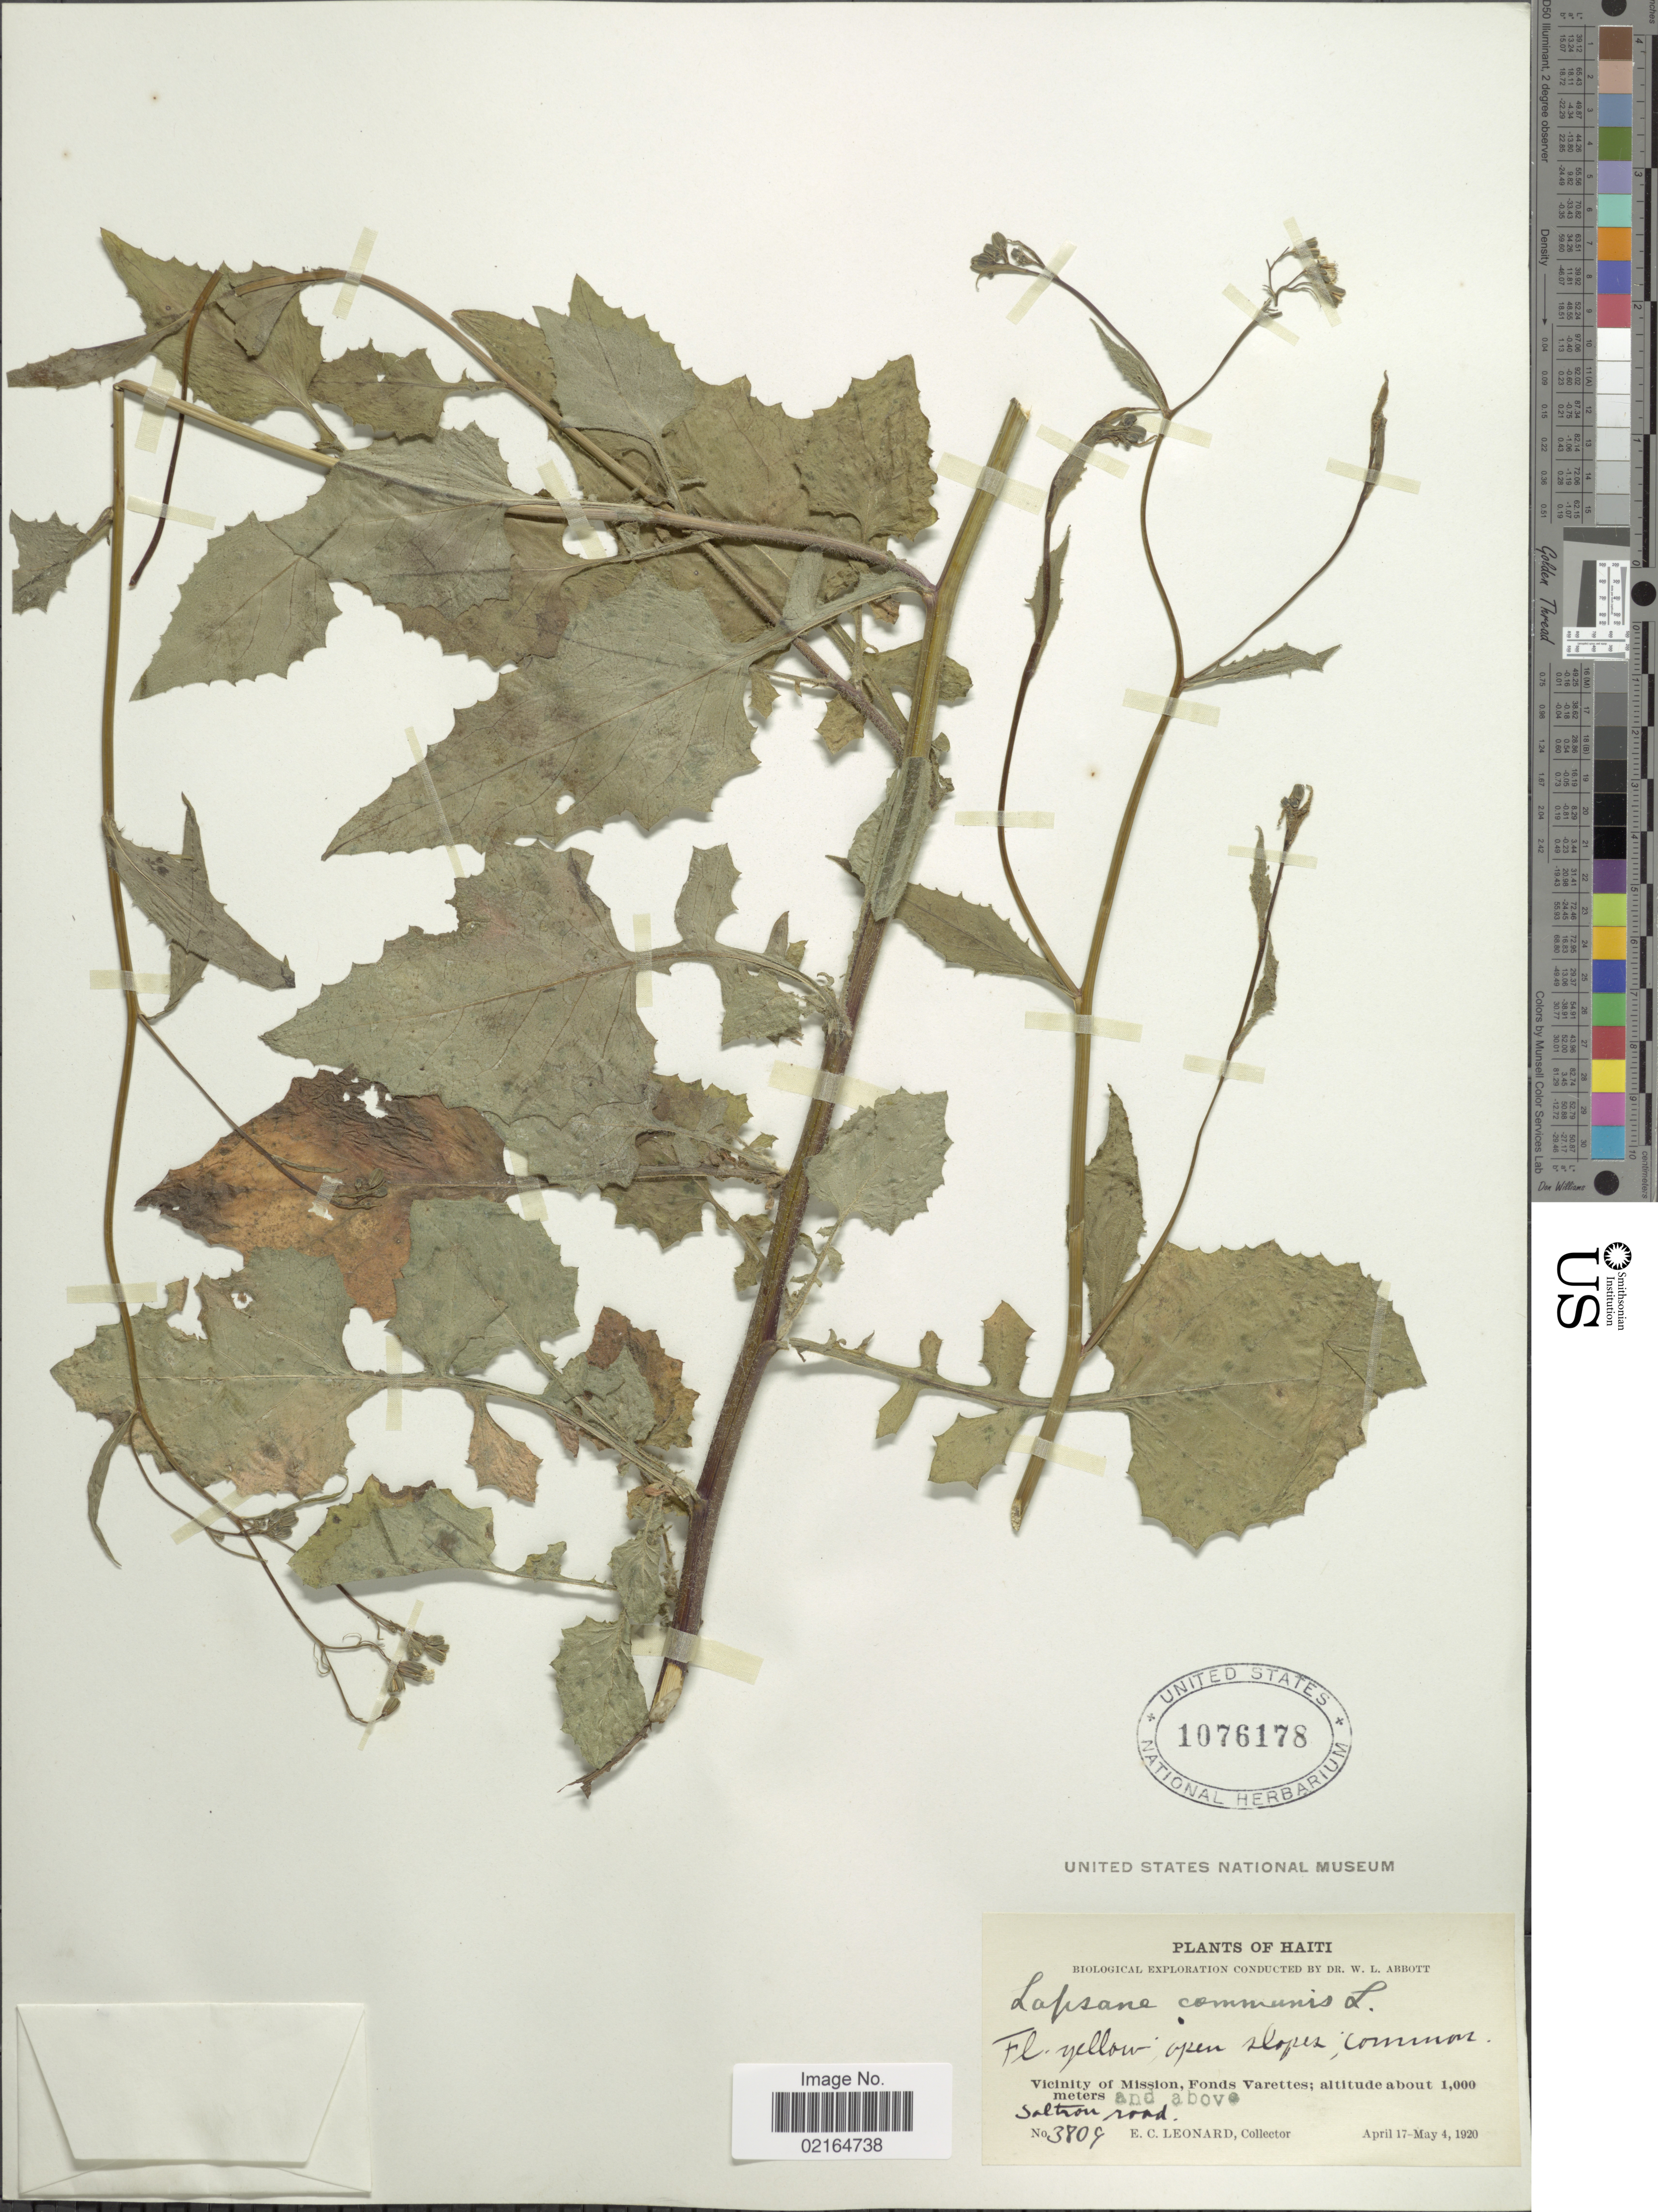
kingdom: Plantae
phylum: Tracheophyta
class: Magnoliopsida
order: Asterales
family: Asteraceae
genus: Lapsana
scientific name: Lapsana communis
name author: L.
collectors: E. C. Leonard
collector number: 3809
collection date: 1920-04-17/1920-05-04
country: Haiti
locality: Vicinity of Mission, Fonds Varettes, Saltrou road.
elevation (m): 1000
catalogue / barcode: US 1076178